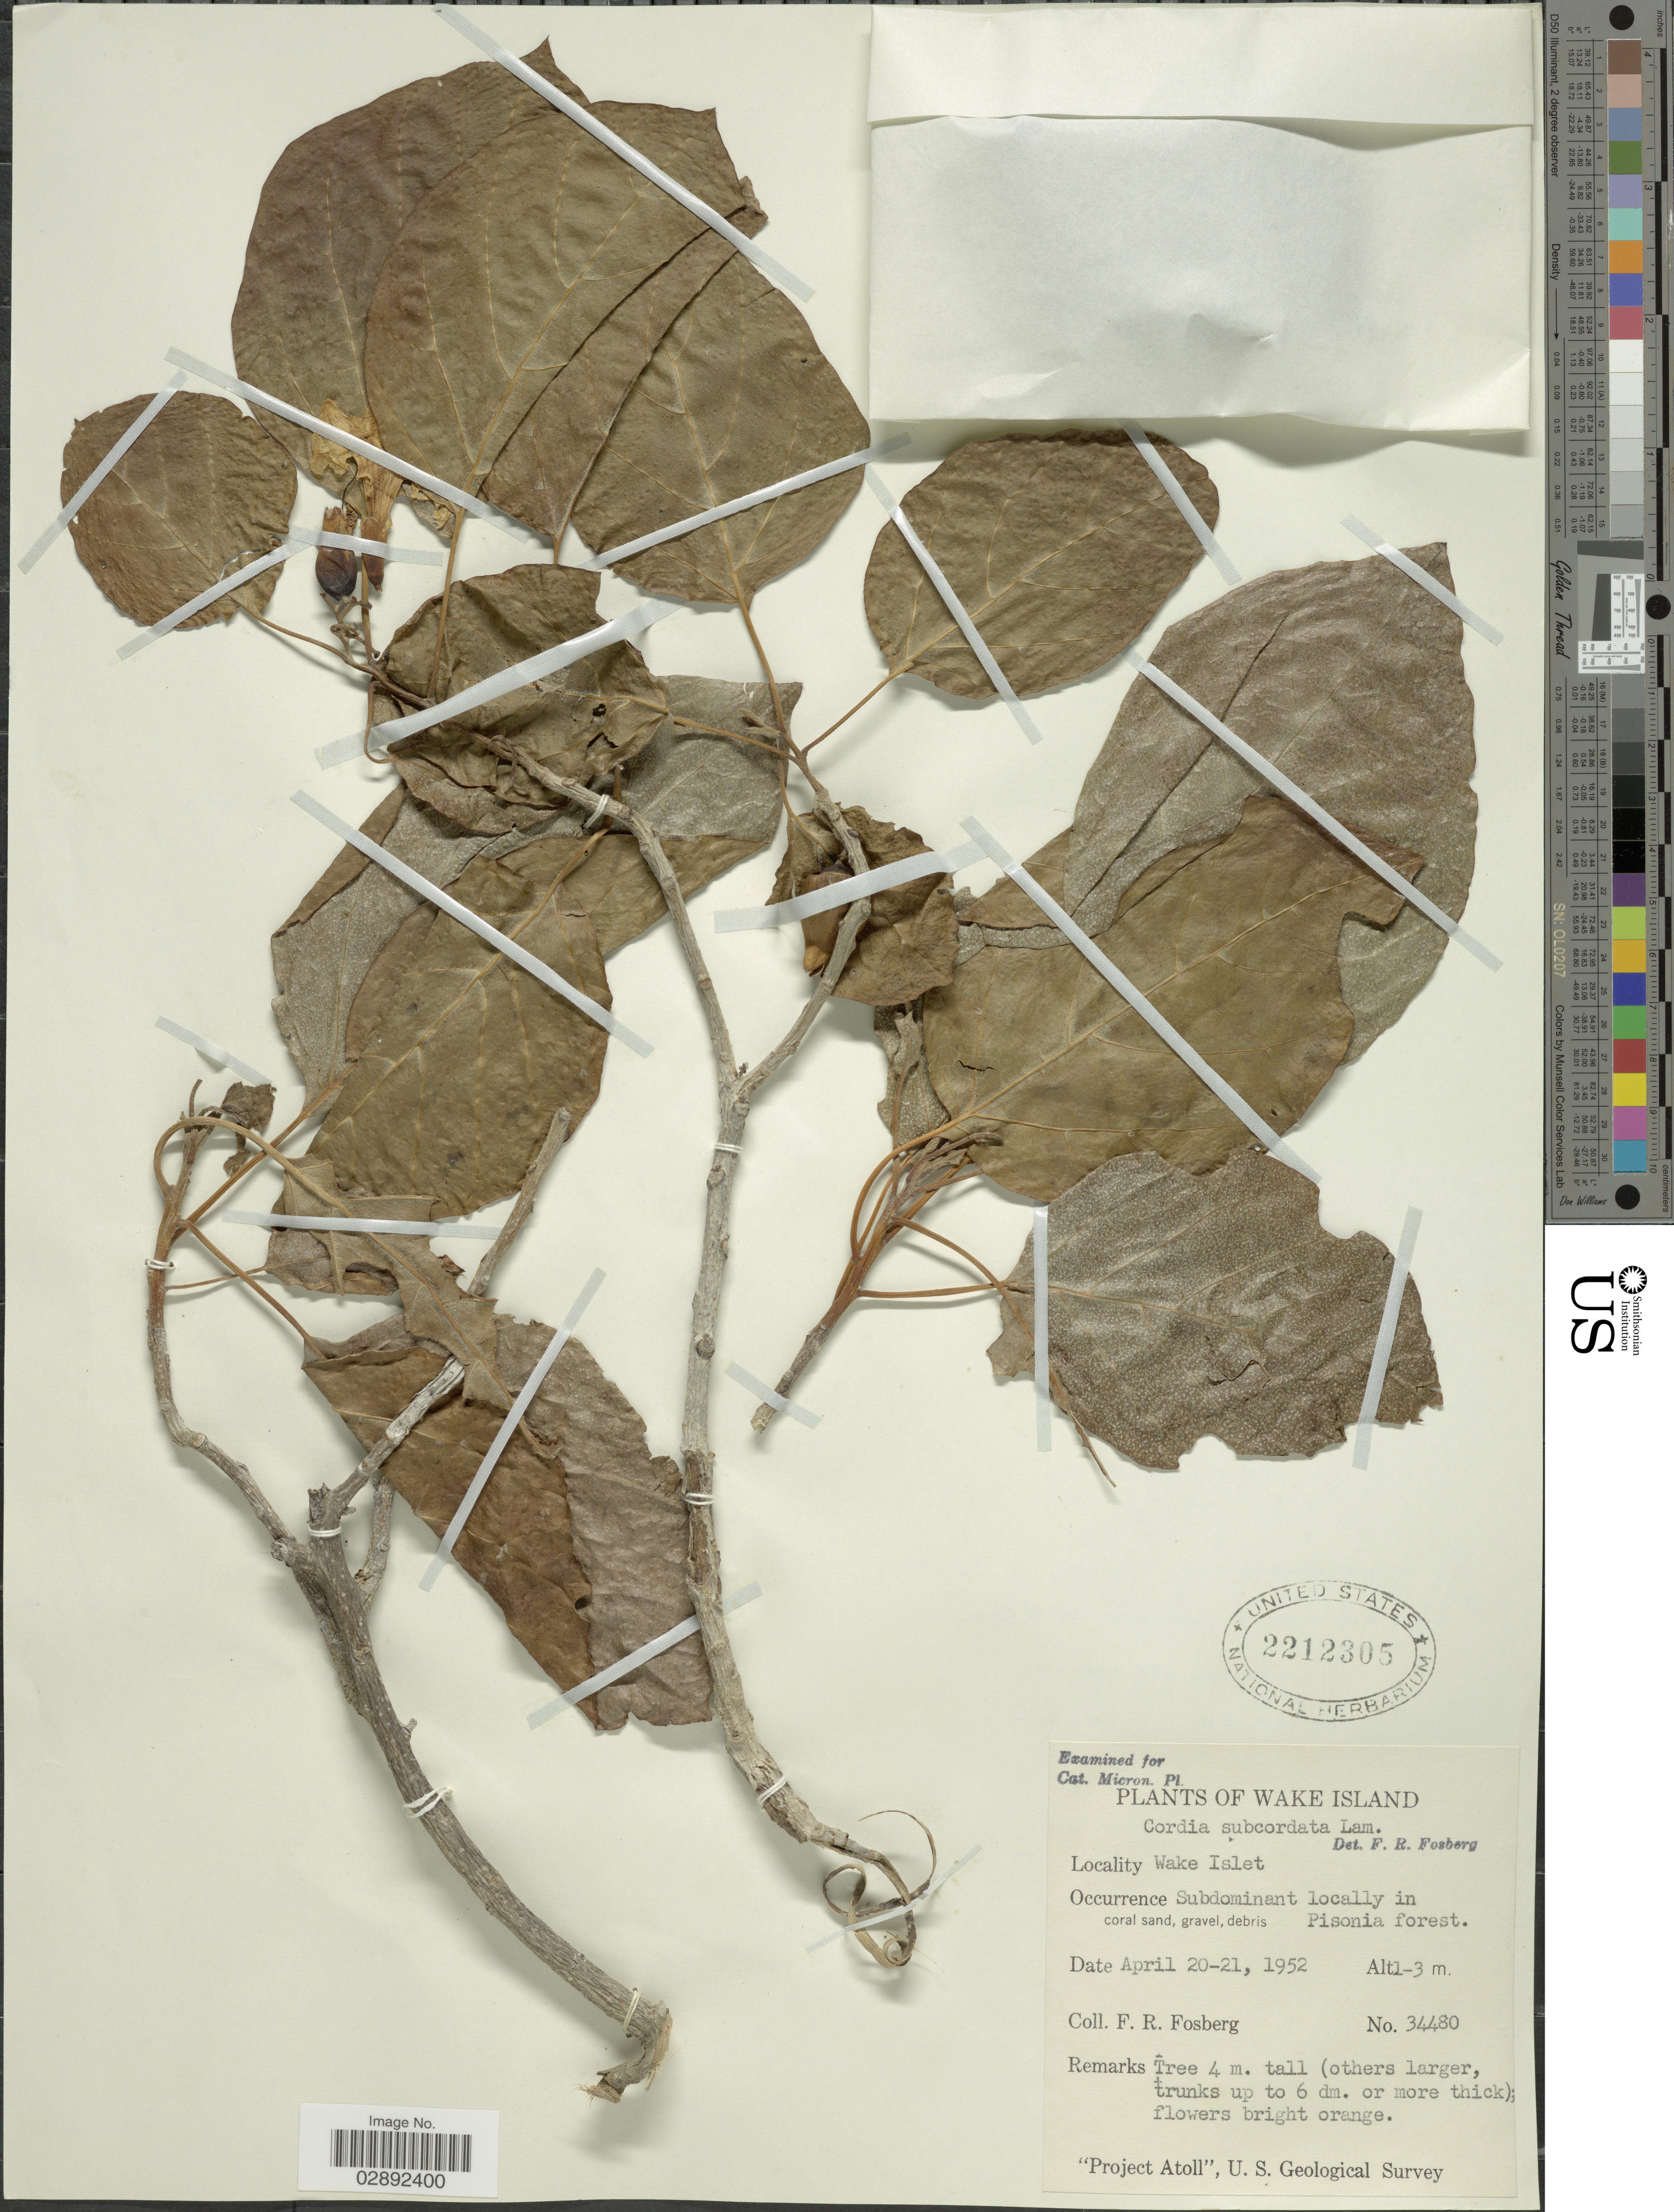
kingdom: Plantae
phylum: Tracheophyta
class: Magnoliopsida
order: Boraginales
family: Cordiaceae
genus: Cordia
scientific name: Cordia subcordata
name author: Lam.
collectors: F. R. Fosberg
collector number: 34480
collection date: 1952-04-20/1952-04-21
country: U.S. Administered Pacific Islands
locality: Wake Island. Wake Islet.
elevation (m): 1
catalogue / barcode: US 2212305